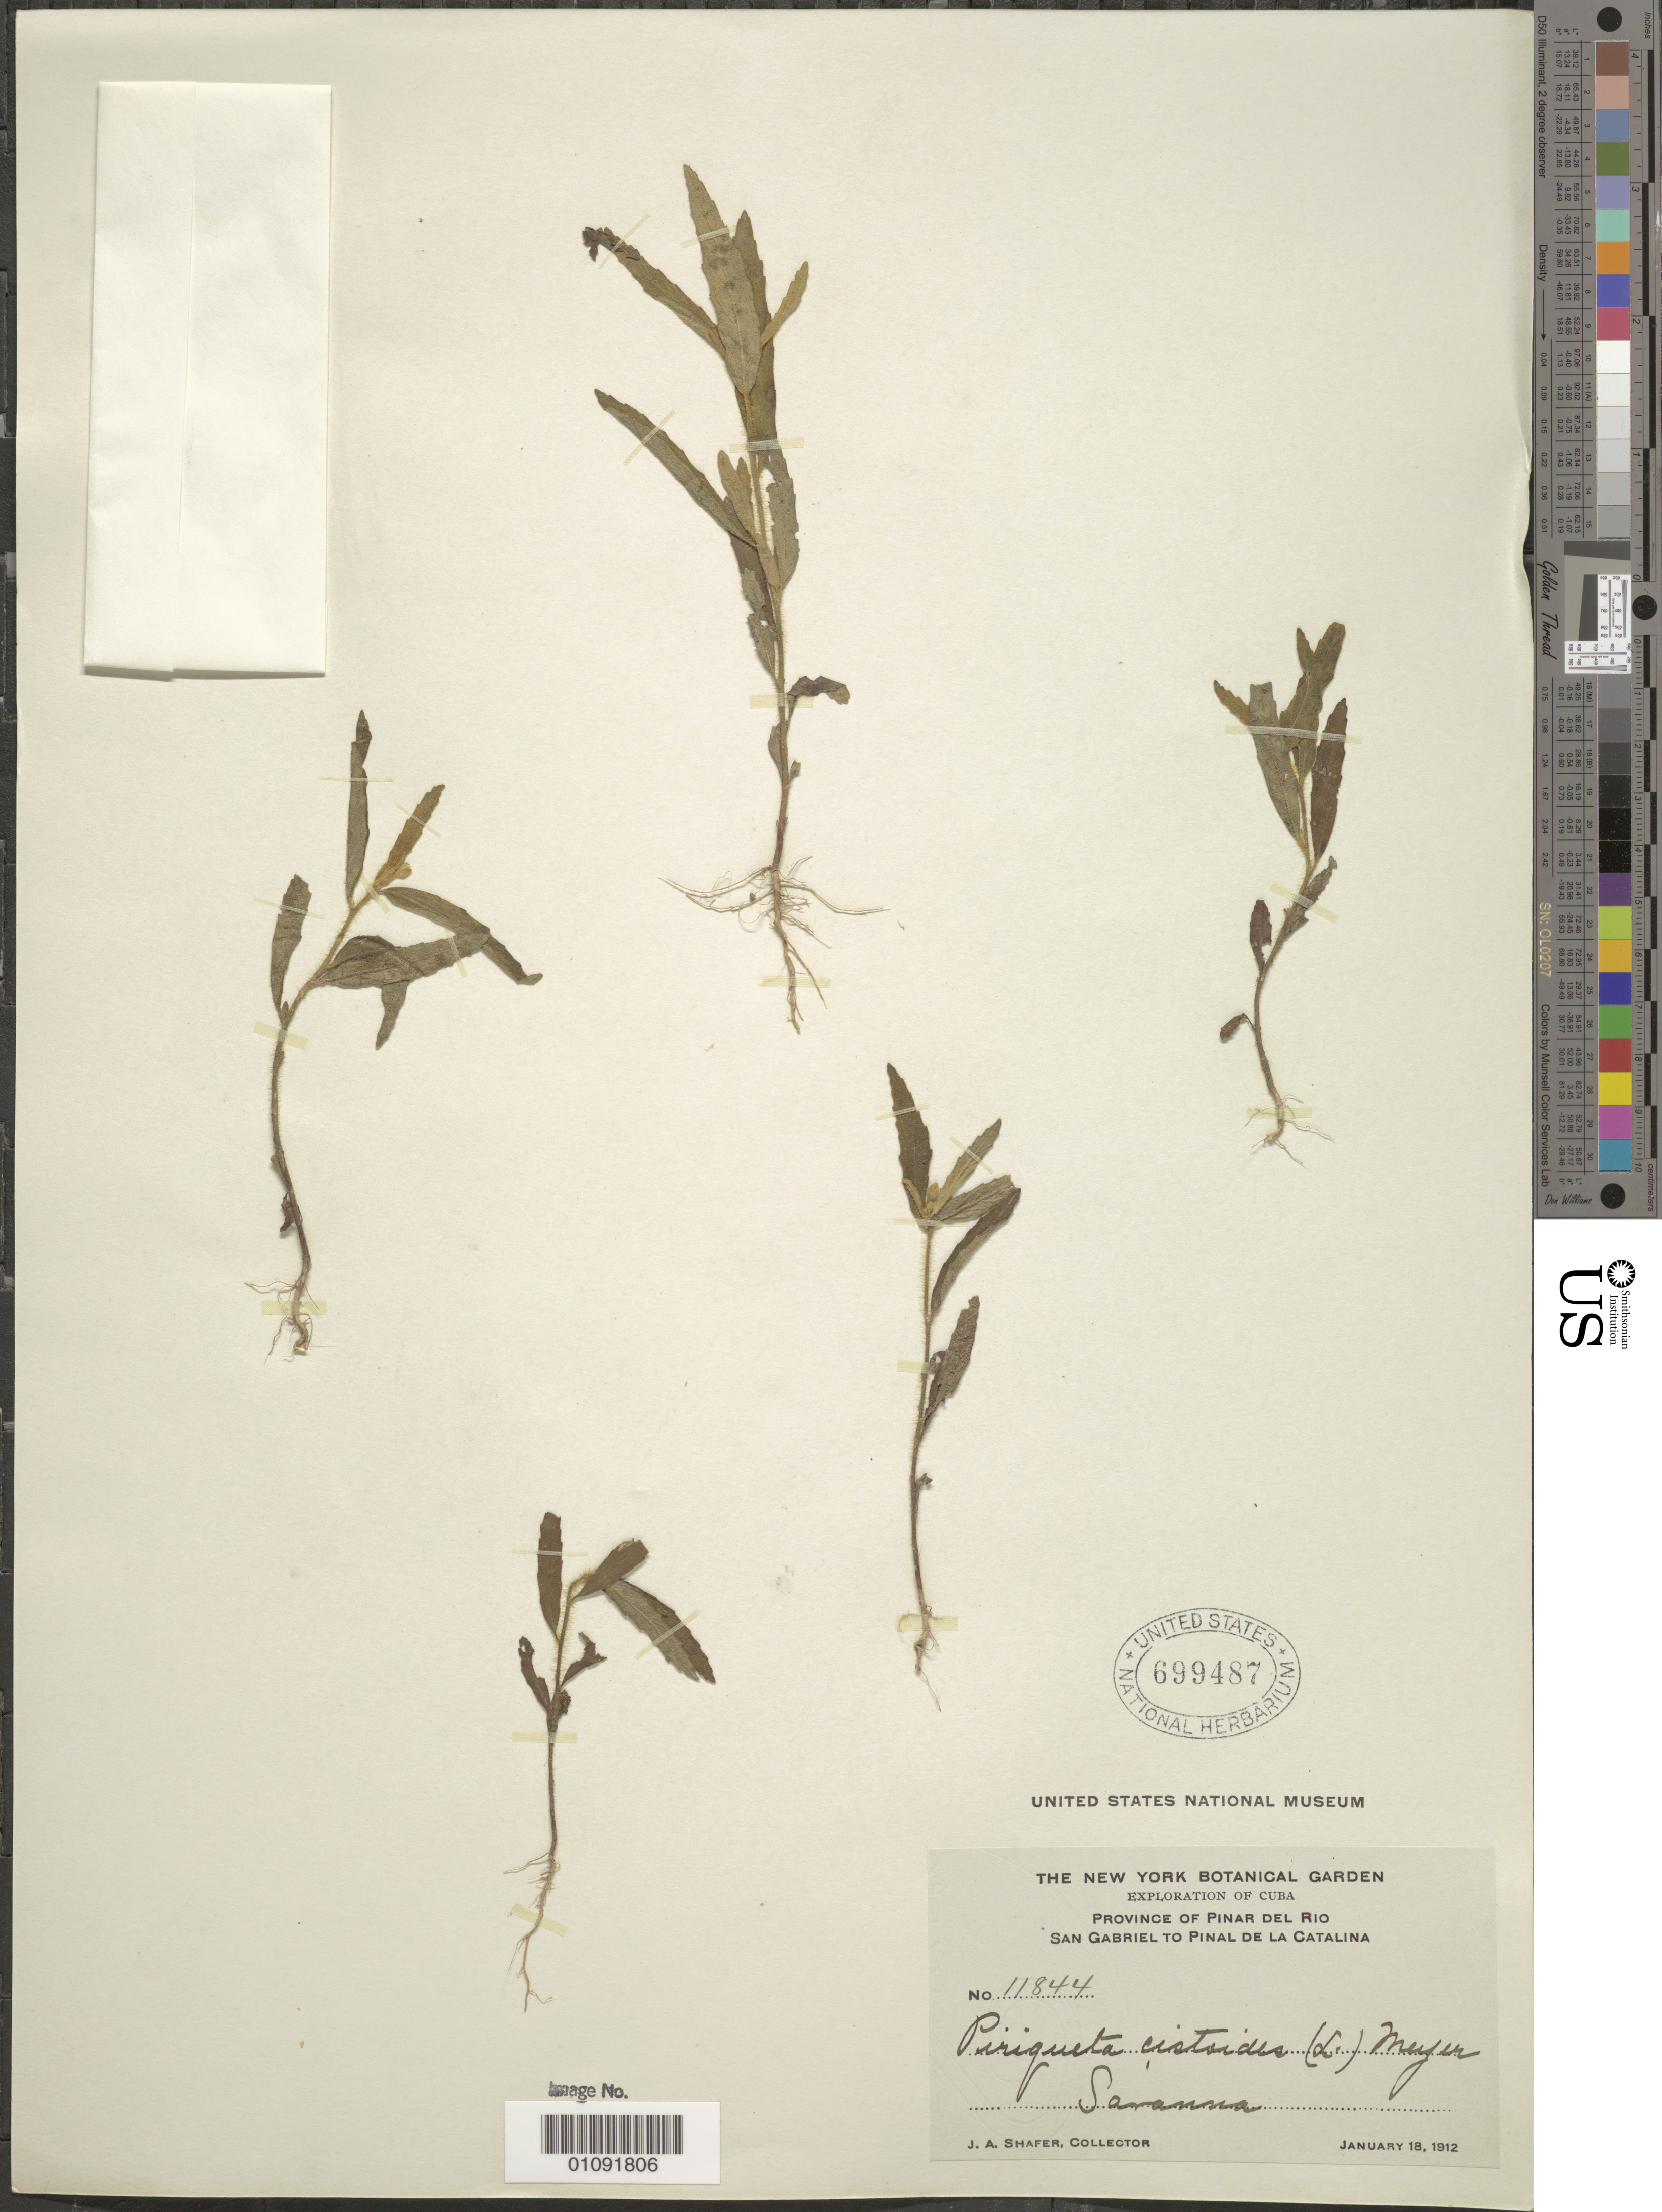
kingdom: Plantae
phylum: Tracheophyta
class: Magnoliopsida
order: Malpighiales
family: Turneraceae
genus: Piriqueta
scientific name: Piriqueta cistoides subsp. cistoides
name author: (L.) Griseb.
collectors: J. A. Shafer, F. L. Stevens & W. Hess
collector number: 11844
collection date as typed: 18 Jan 1912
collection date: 1912-01-18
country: Cuba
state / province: Pinar del Rio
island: Cuba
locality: Pinar del Rio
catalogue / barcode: US 699487